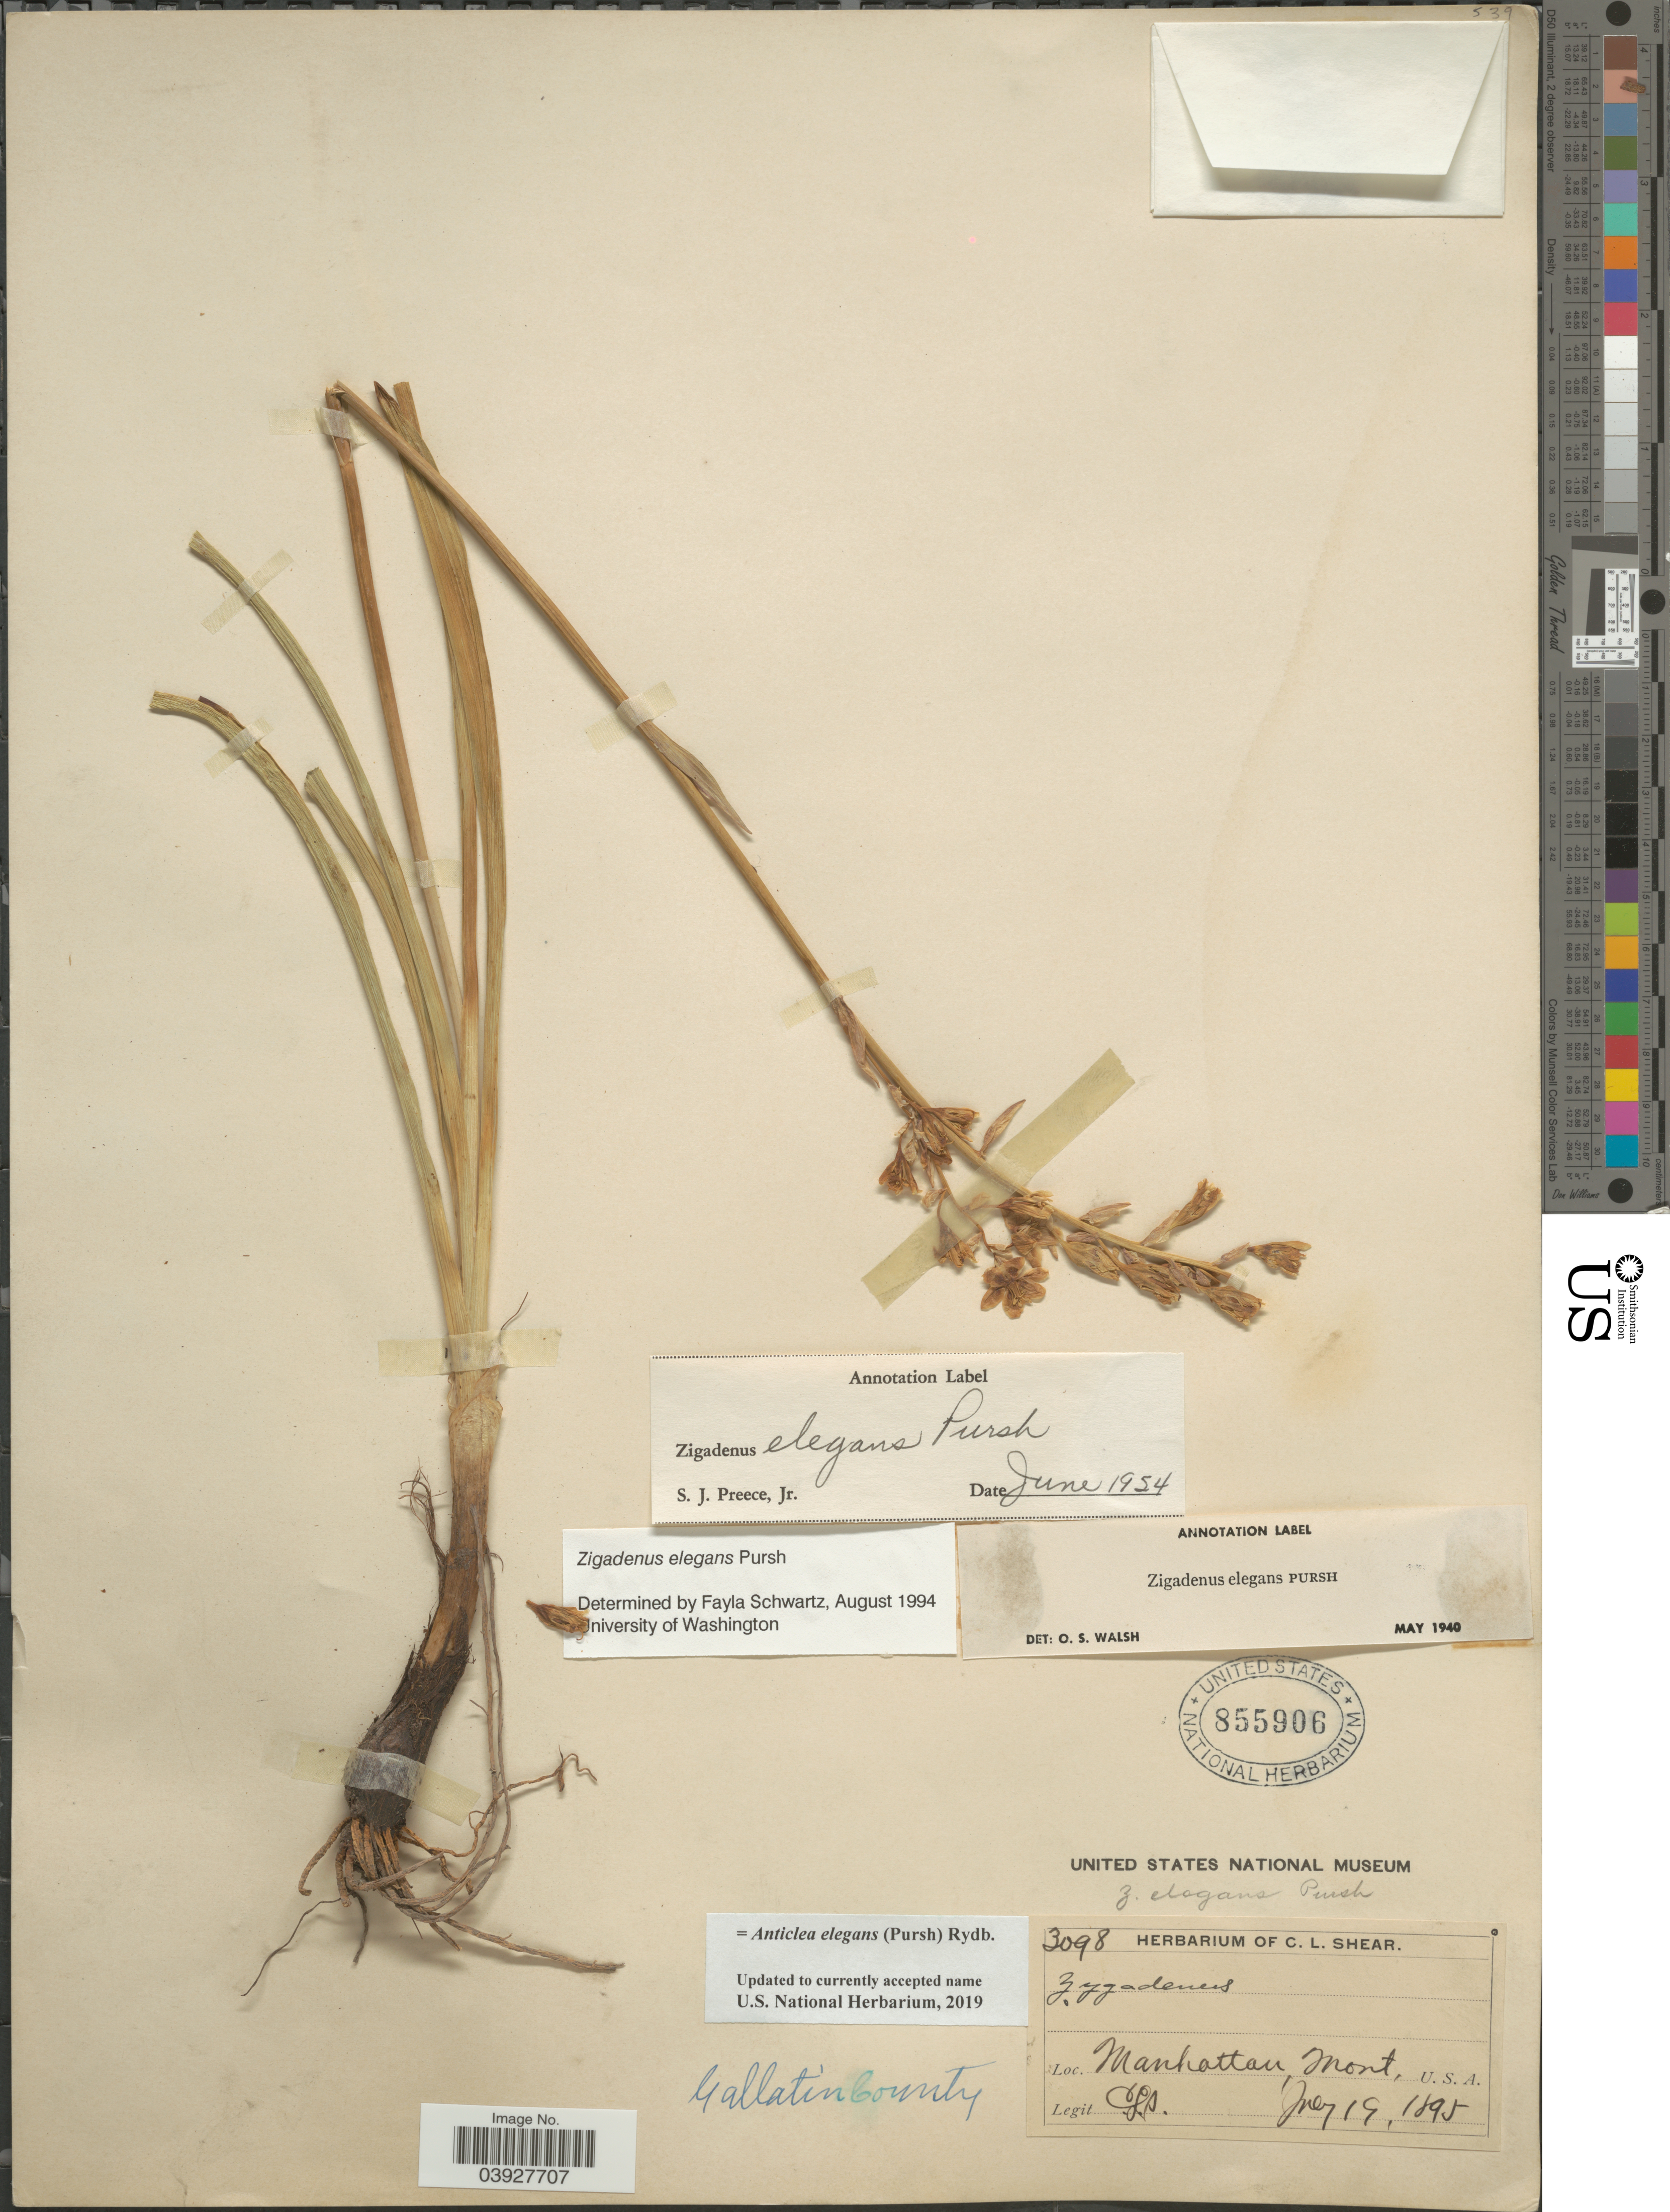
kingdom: Plantae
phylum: Tracheophyta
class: Liliopsida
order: Liliales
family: Melanthiaceae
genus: Anticlea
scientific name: Anticlea elegans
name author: (Pursh) Rydb.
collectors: C. L. Shear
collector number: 3098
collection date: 1895-07-19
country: United States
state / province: Montana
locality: Manhattan.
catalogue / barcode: US 855906